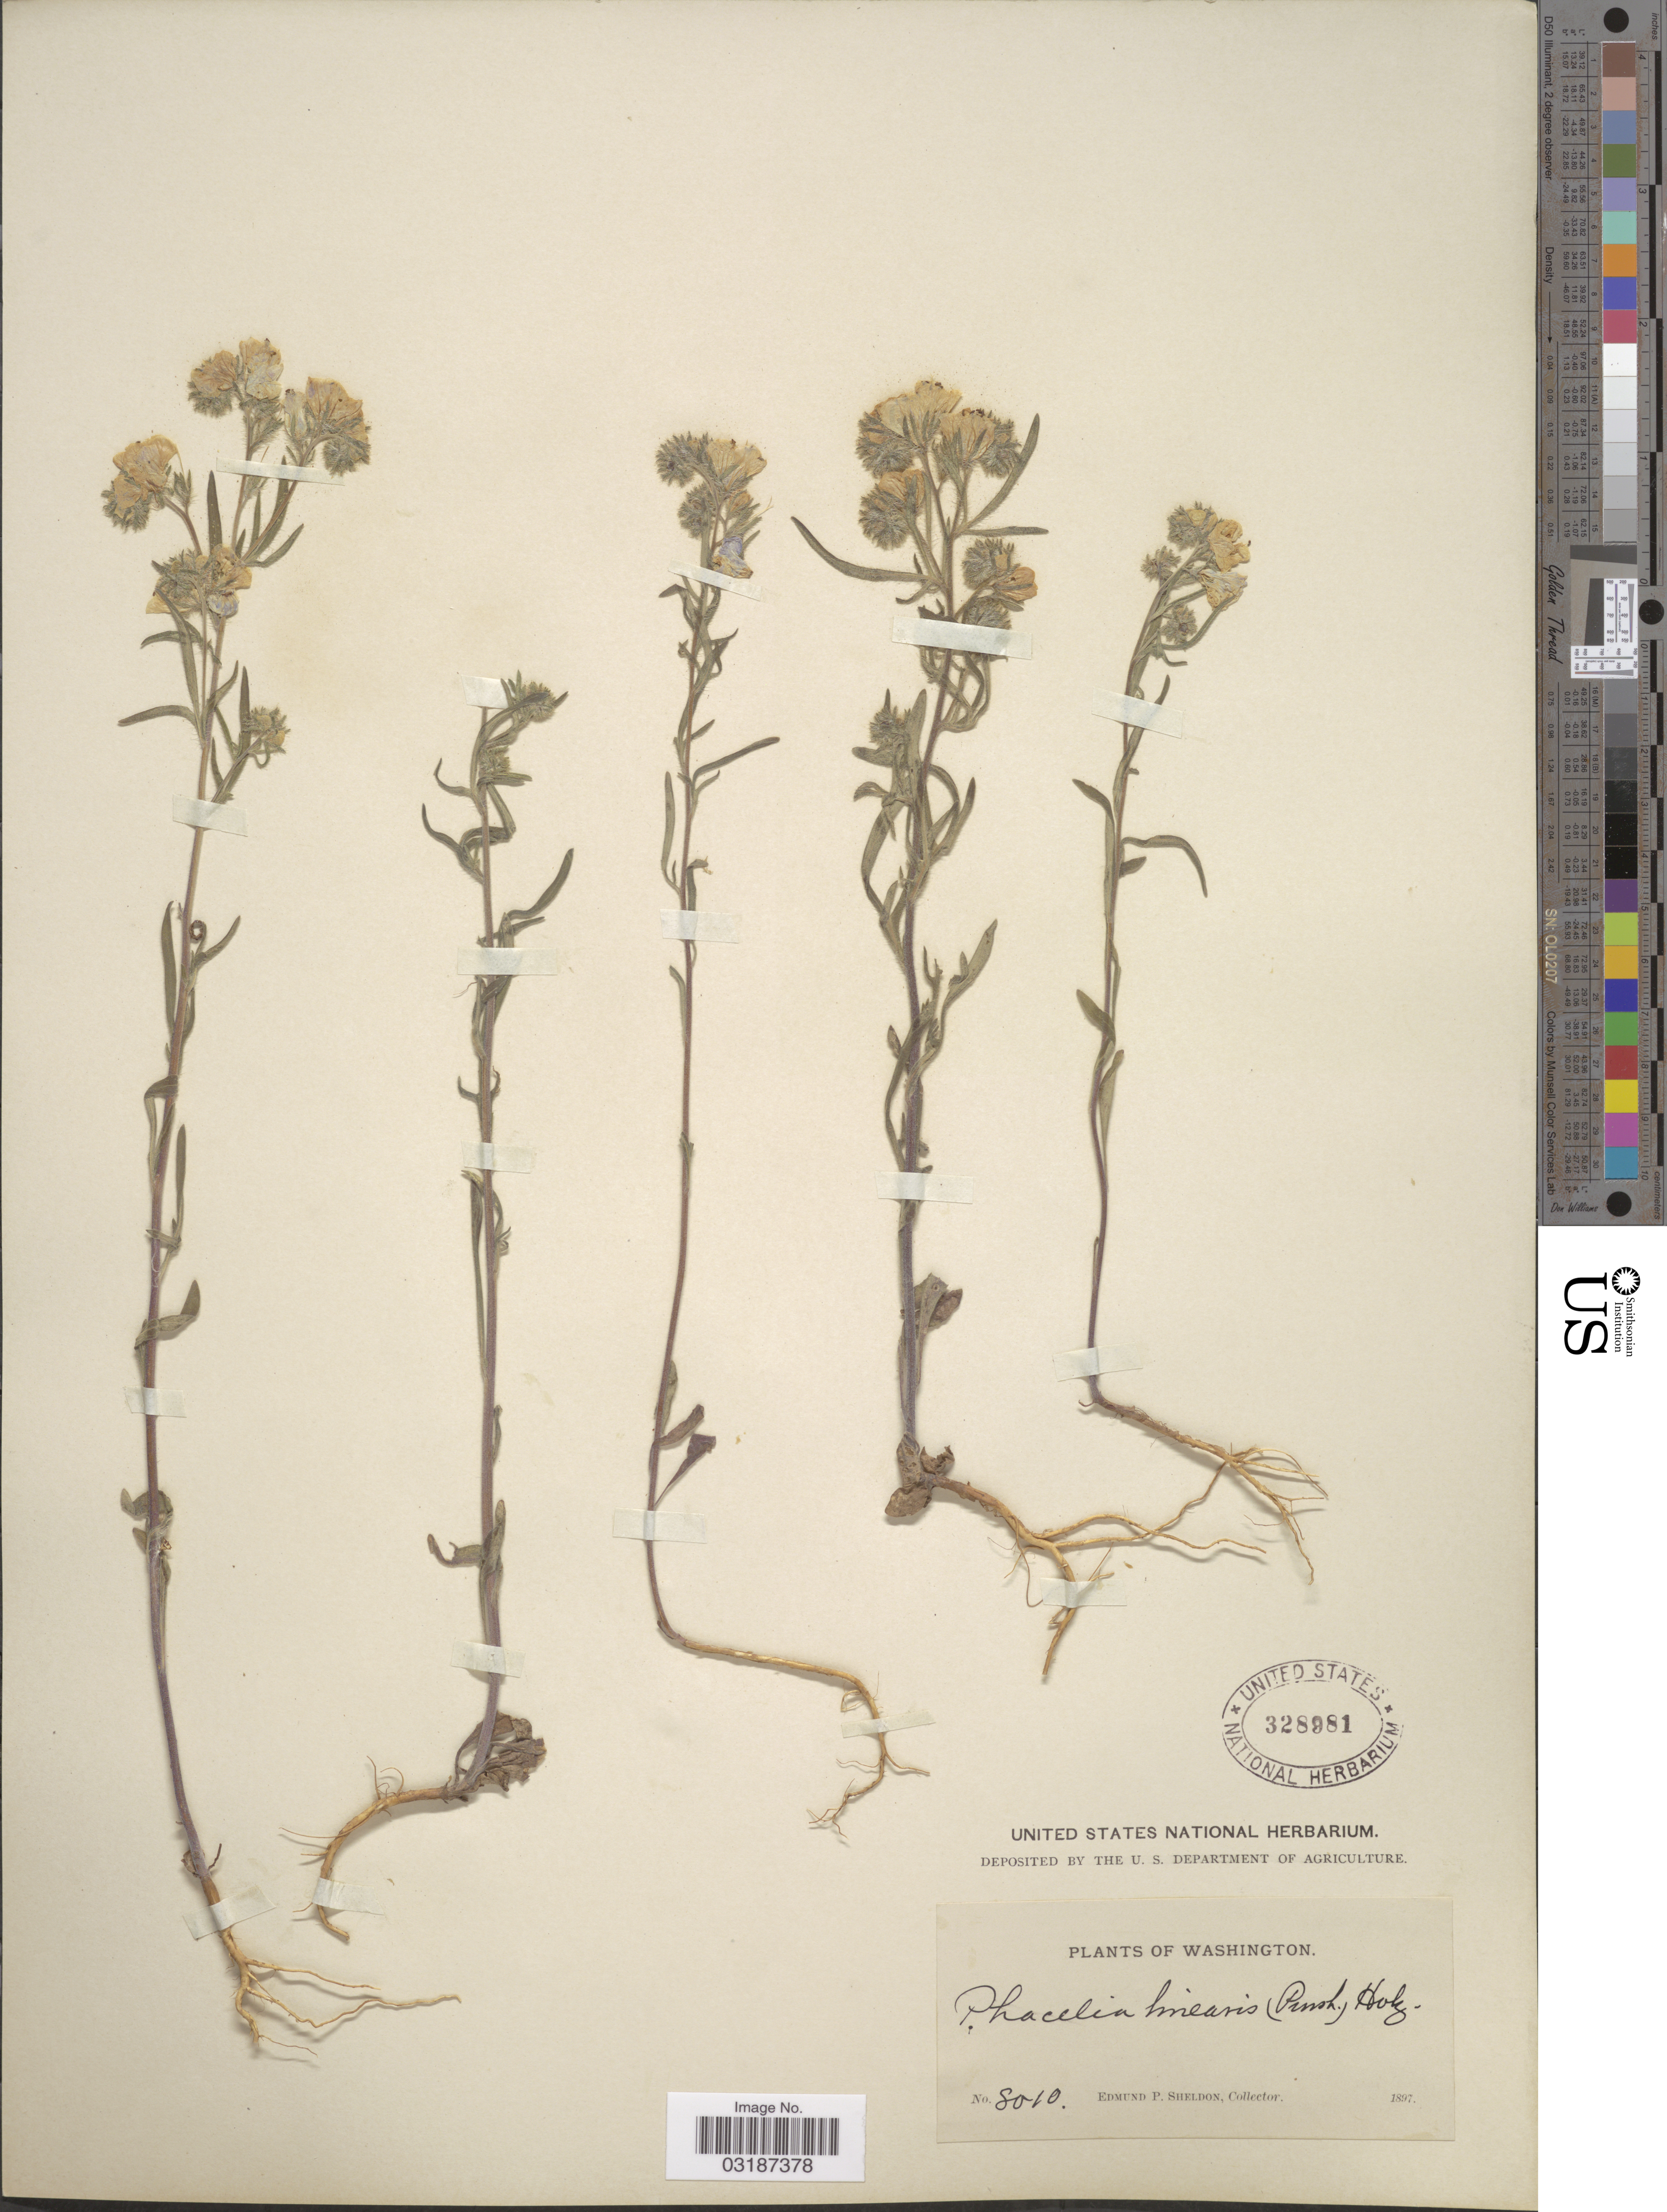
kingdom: Plantae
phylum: Tracheophyta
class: Magnoliopsida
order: Boraginales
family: Hydrophyllaceae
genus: Phacelia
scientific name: Phacelia linearis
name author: (Pursh) Holz.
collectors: E. P. Sheldon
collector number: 8010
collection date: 1897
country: United States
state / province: Washington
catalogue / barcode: US 328981